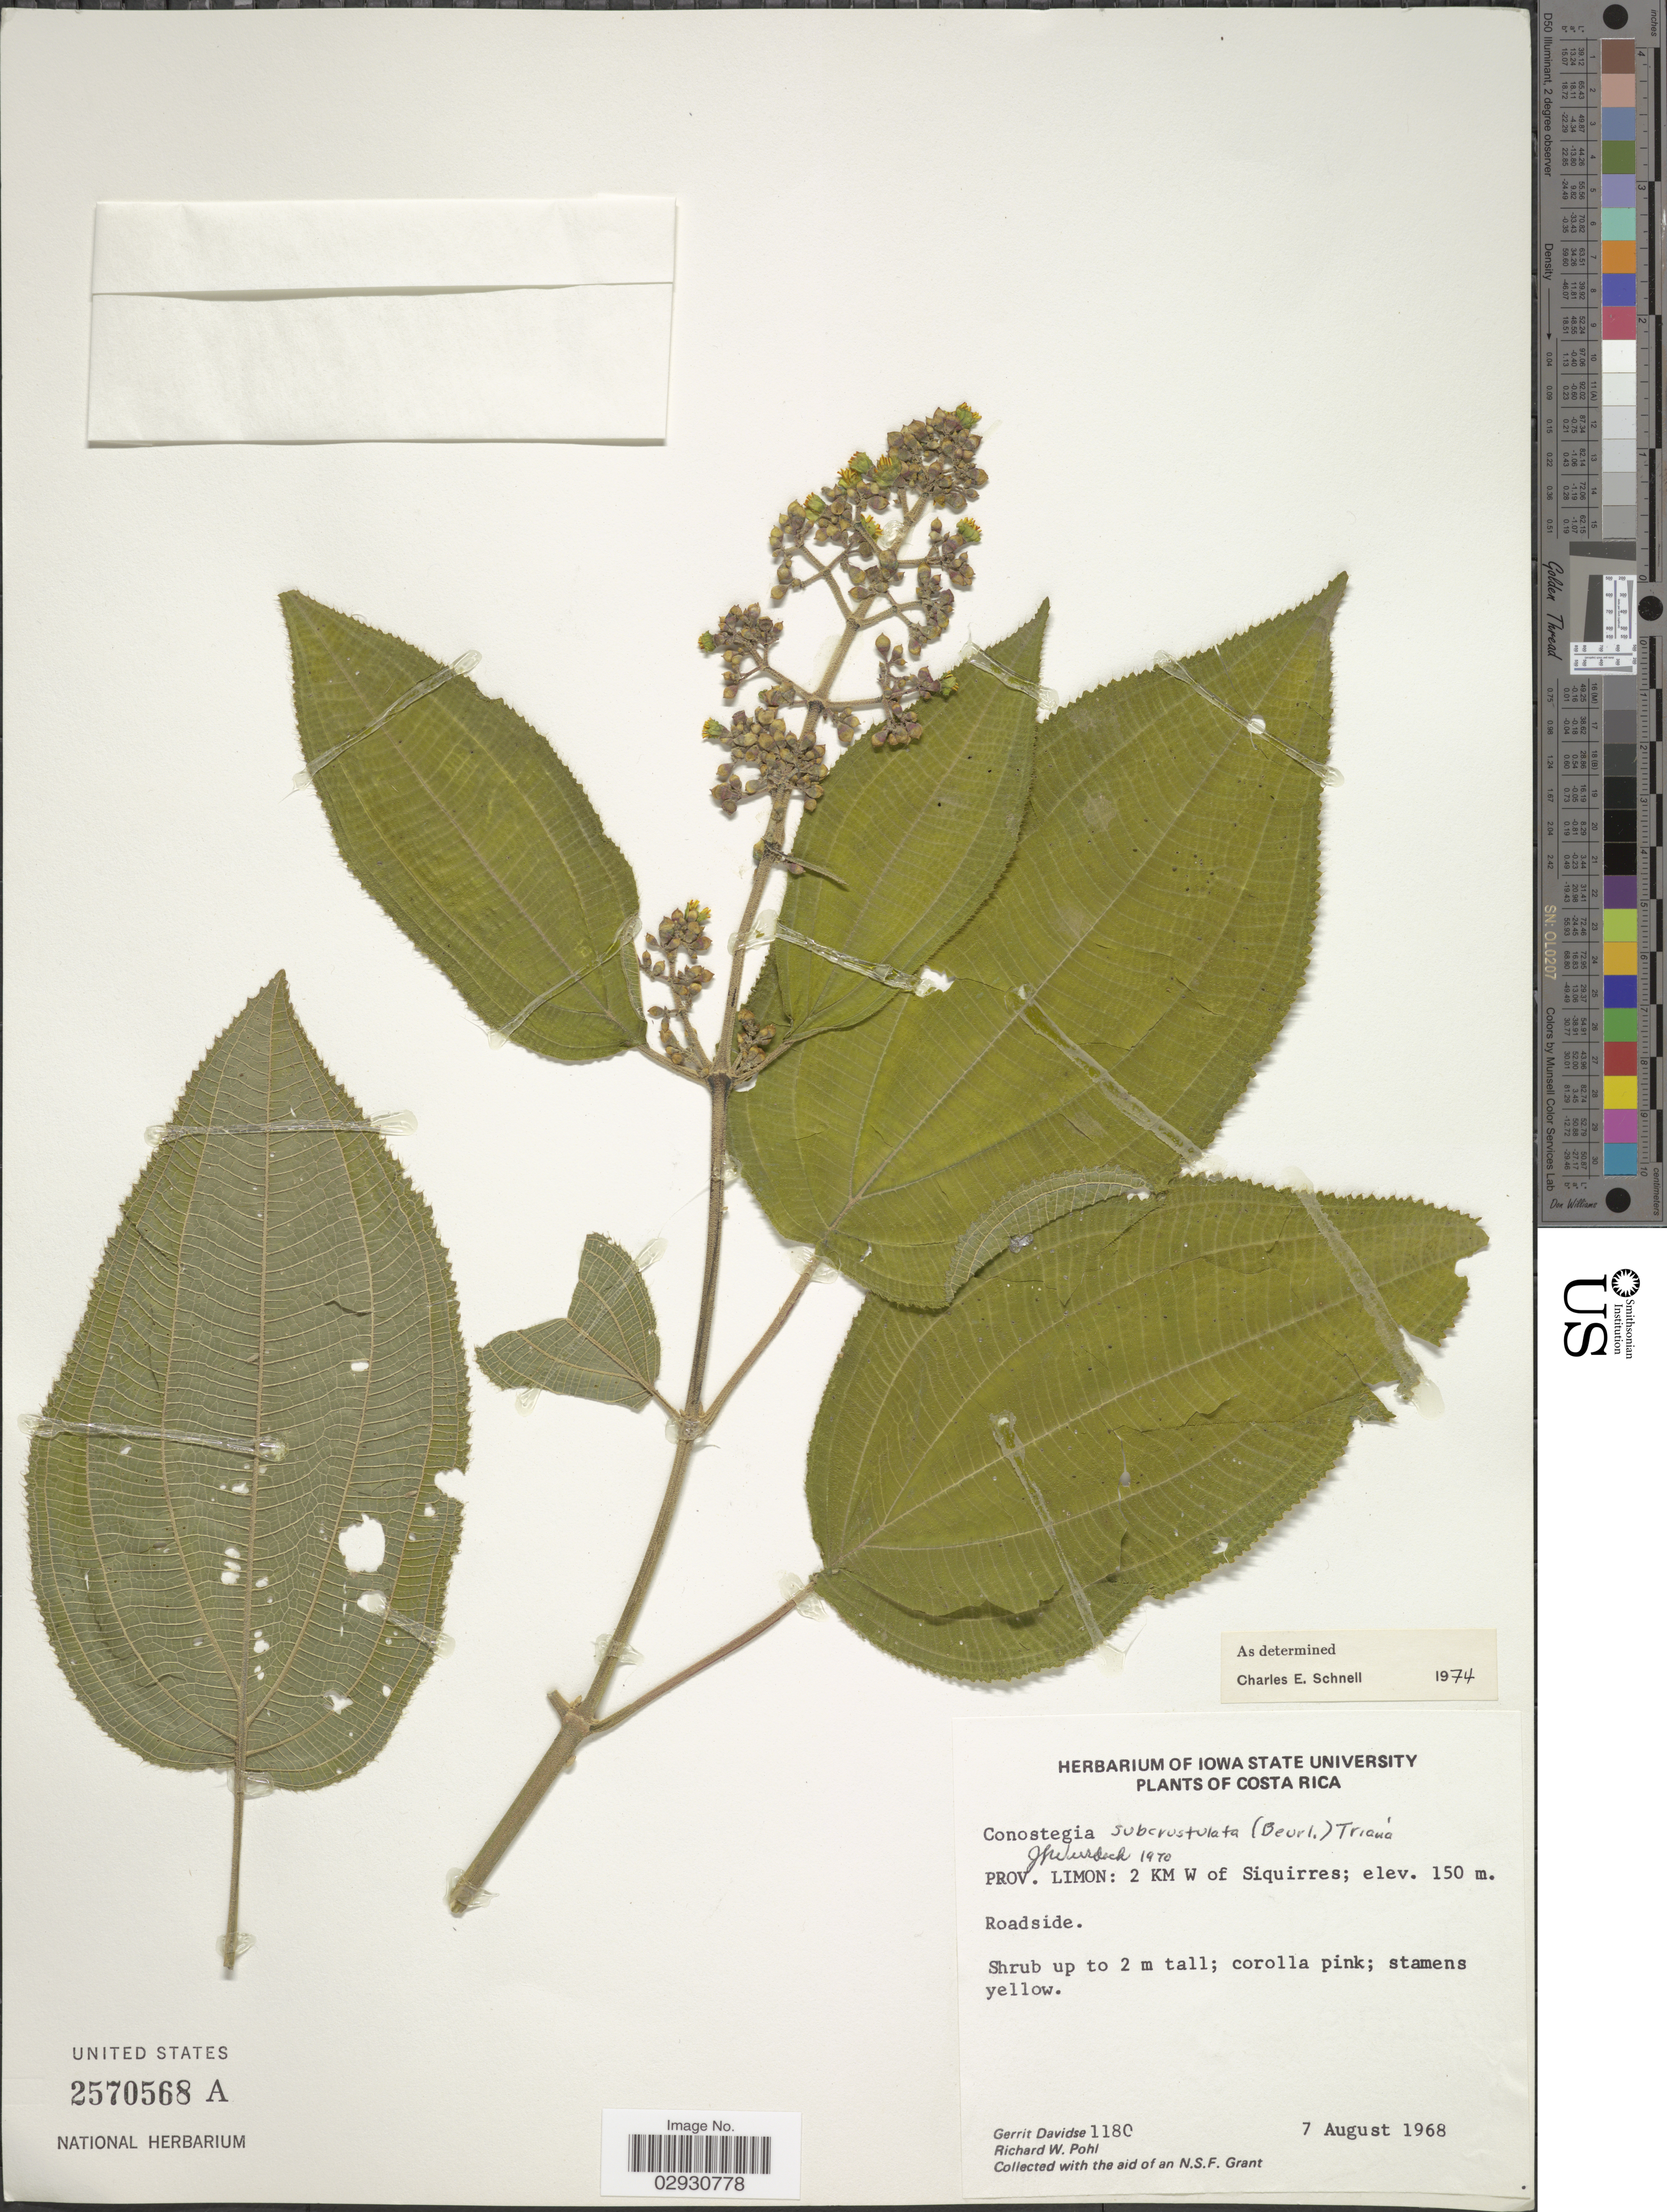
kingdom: Plantae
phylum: Tracheophyta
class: Magnoliopsida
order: Myrtales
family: Melastomataceae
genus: Conostegia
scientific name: Conostegia subcrustulata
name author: (Beurl.) Triana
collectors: G. Davidse & R. W. Pohl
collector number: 1180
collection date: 1968-08-07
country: Costa Rica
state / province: Limón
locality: Prov. Limon: 2 km W of Siquirres. Roadside.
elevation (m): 150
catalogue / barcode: US 2570568A